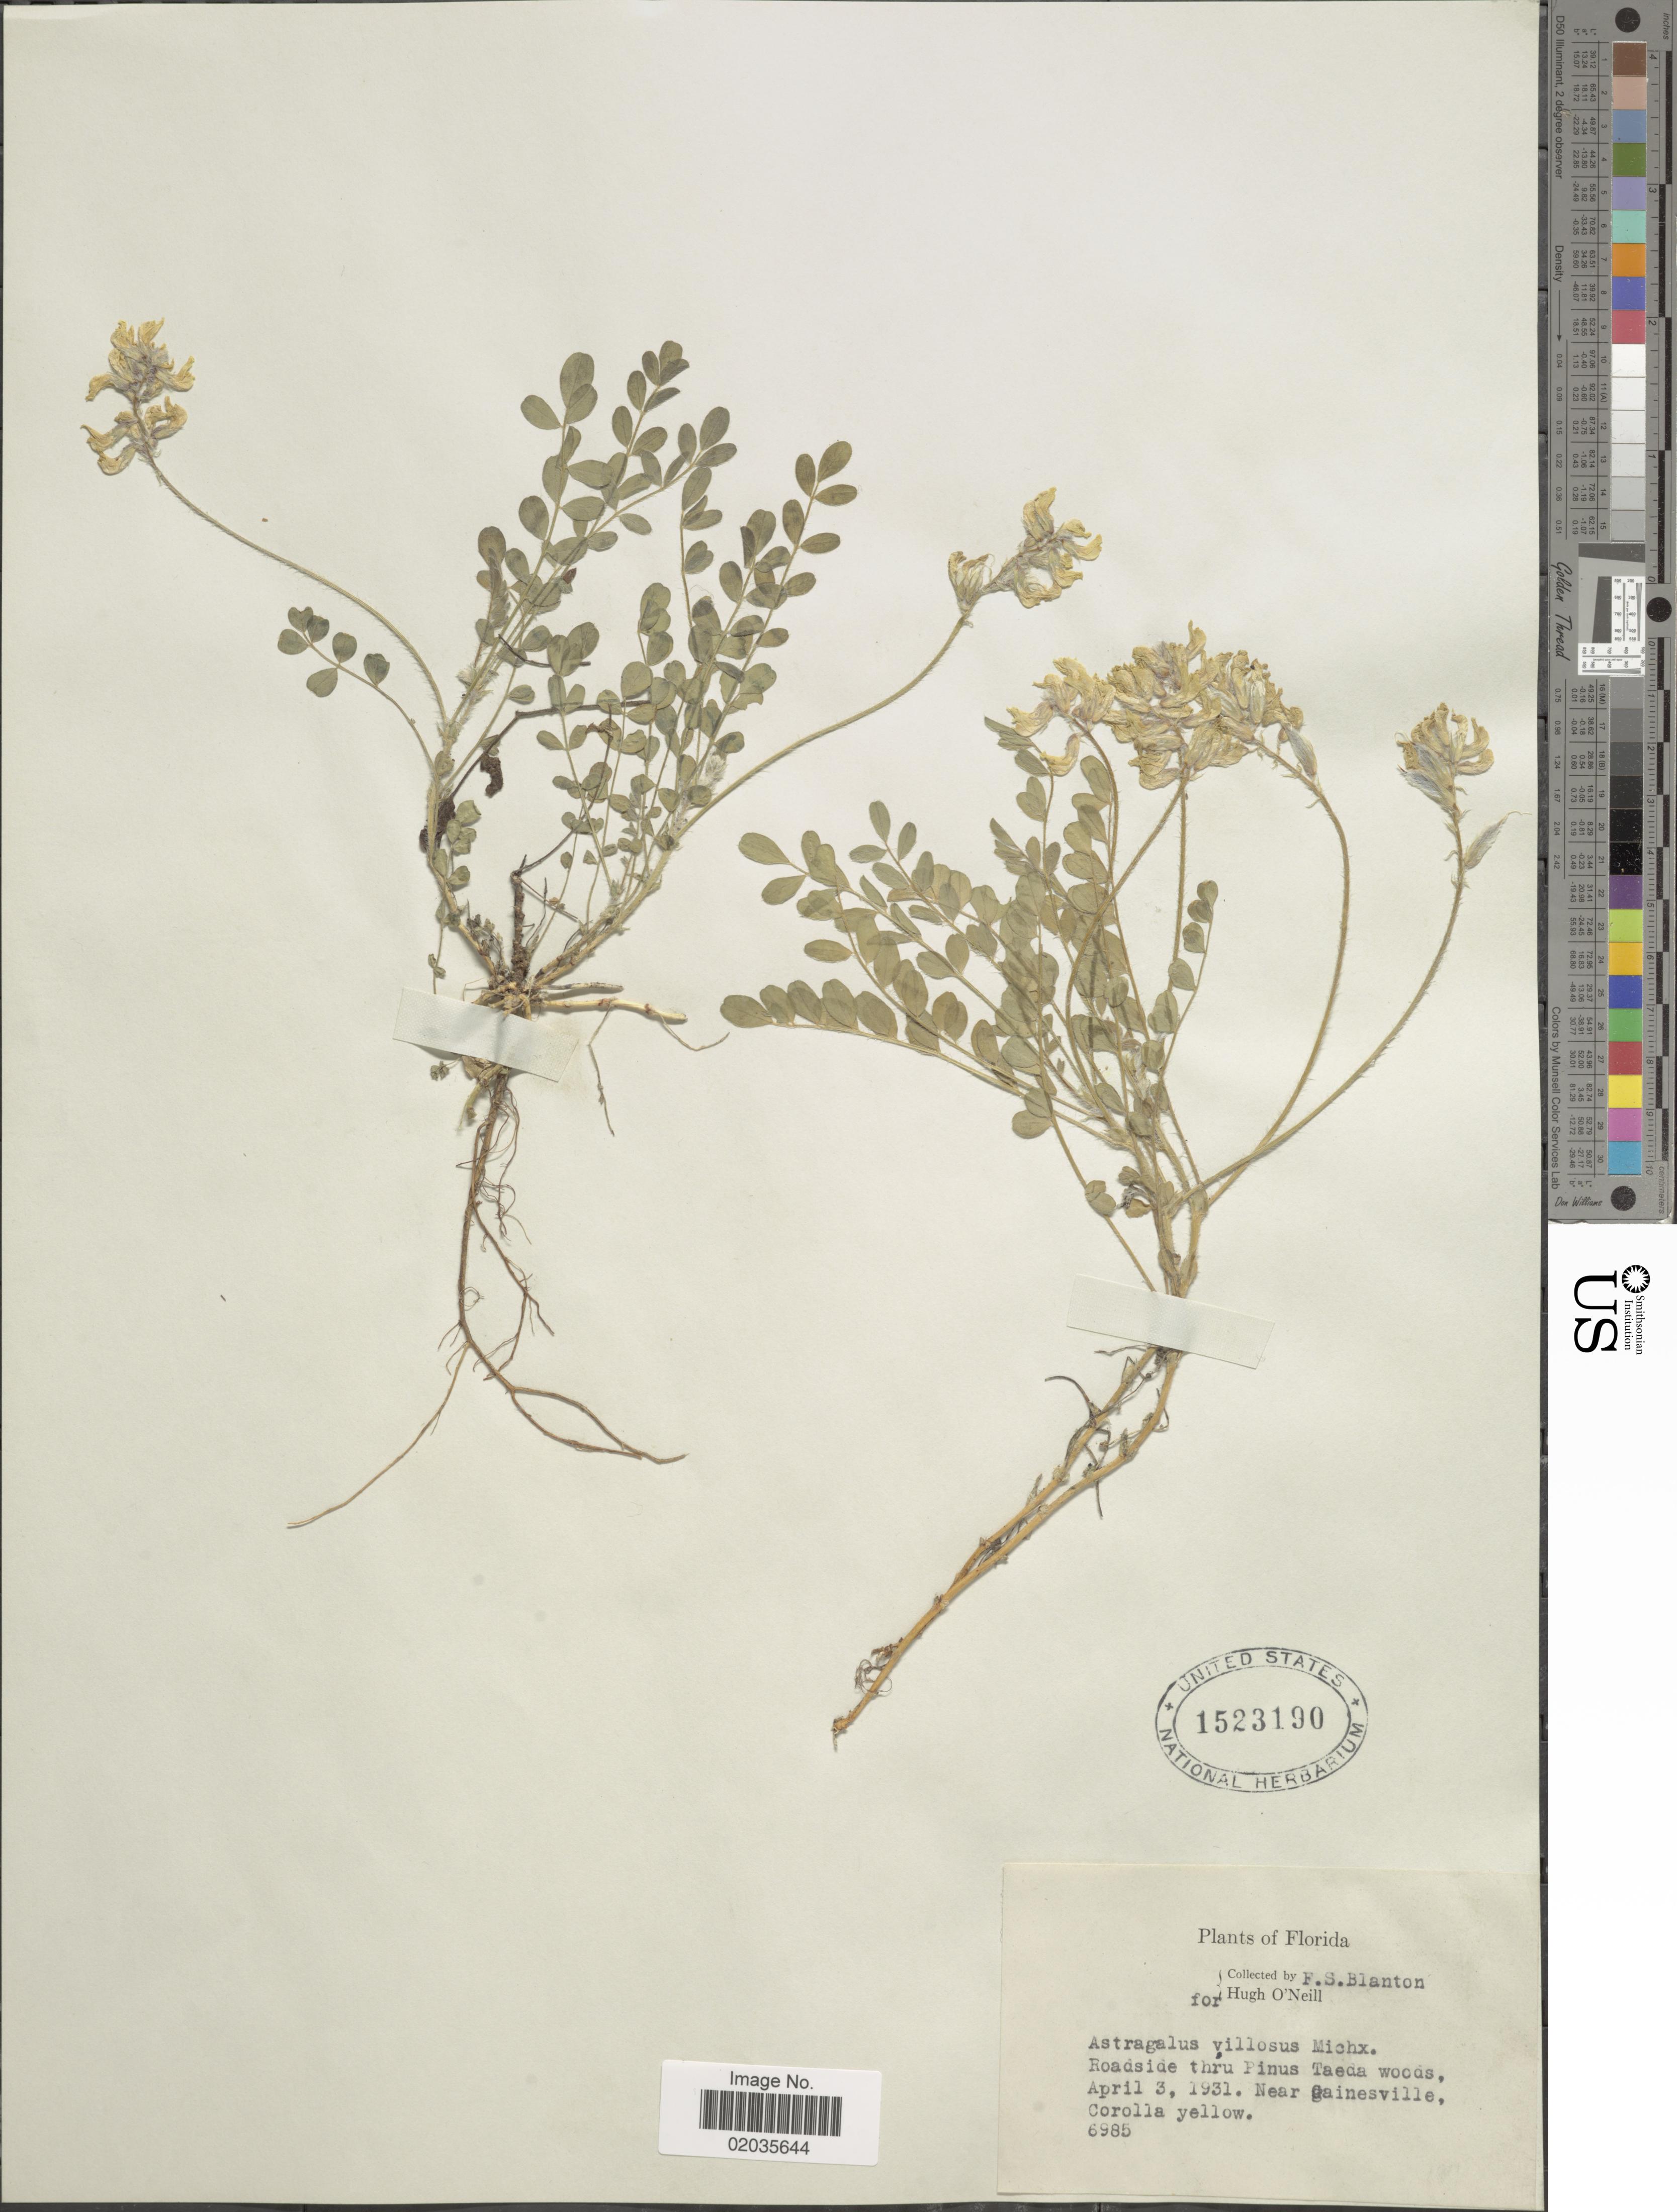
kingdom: Plantae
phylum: Tracheophyta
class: Magnoliopsida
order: Fabales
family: Fabaceae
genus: Astragalus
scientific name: Astragalus villosus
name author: Michx.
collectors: F. S. Blanton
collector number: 6985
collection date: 1931-04-03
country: United States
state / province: Florida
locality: Near Gainesville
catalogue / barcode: US 1523190